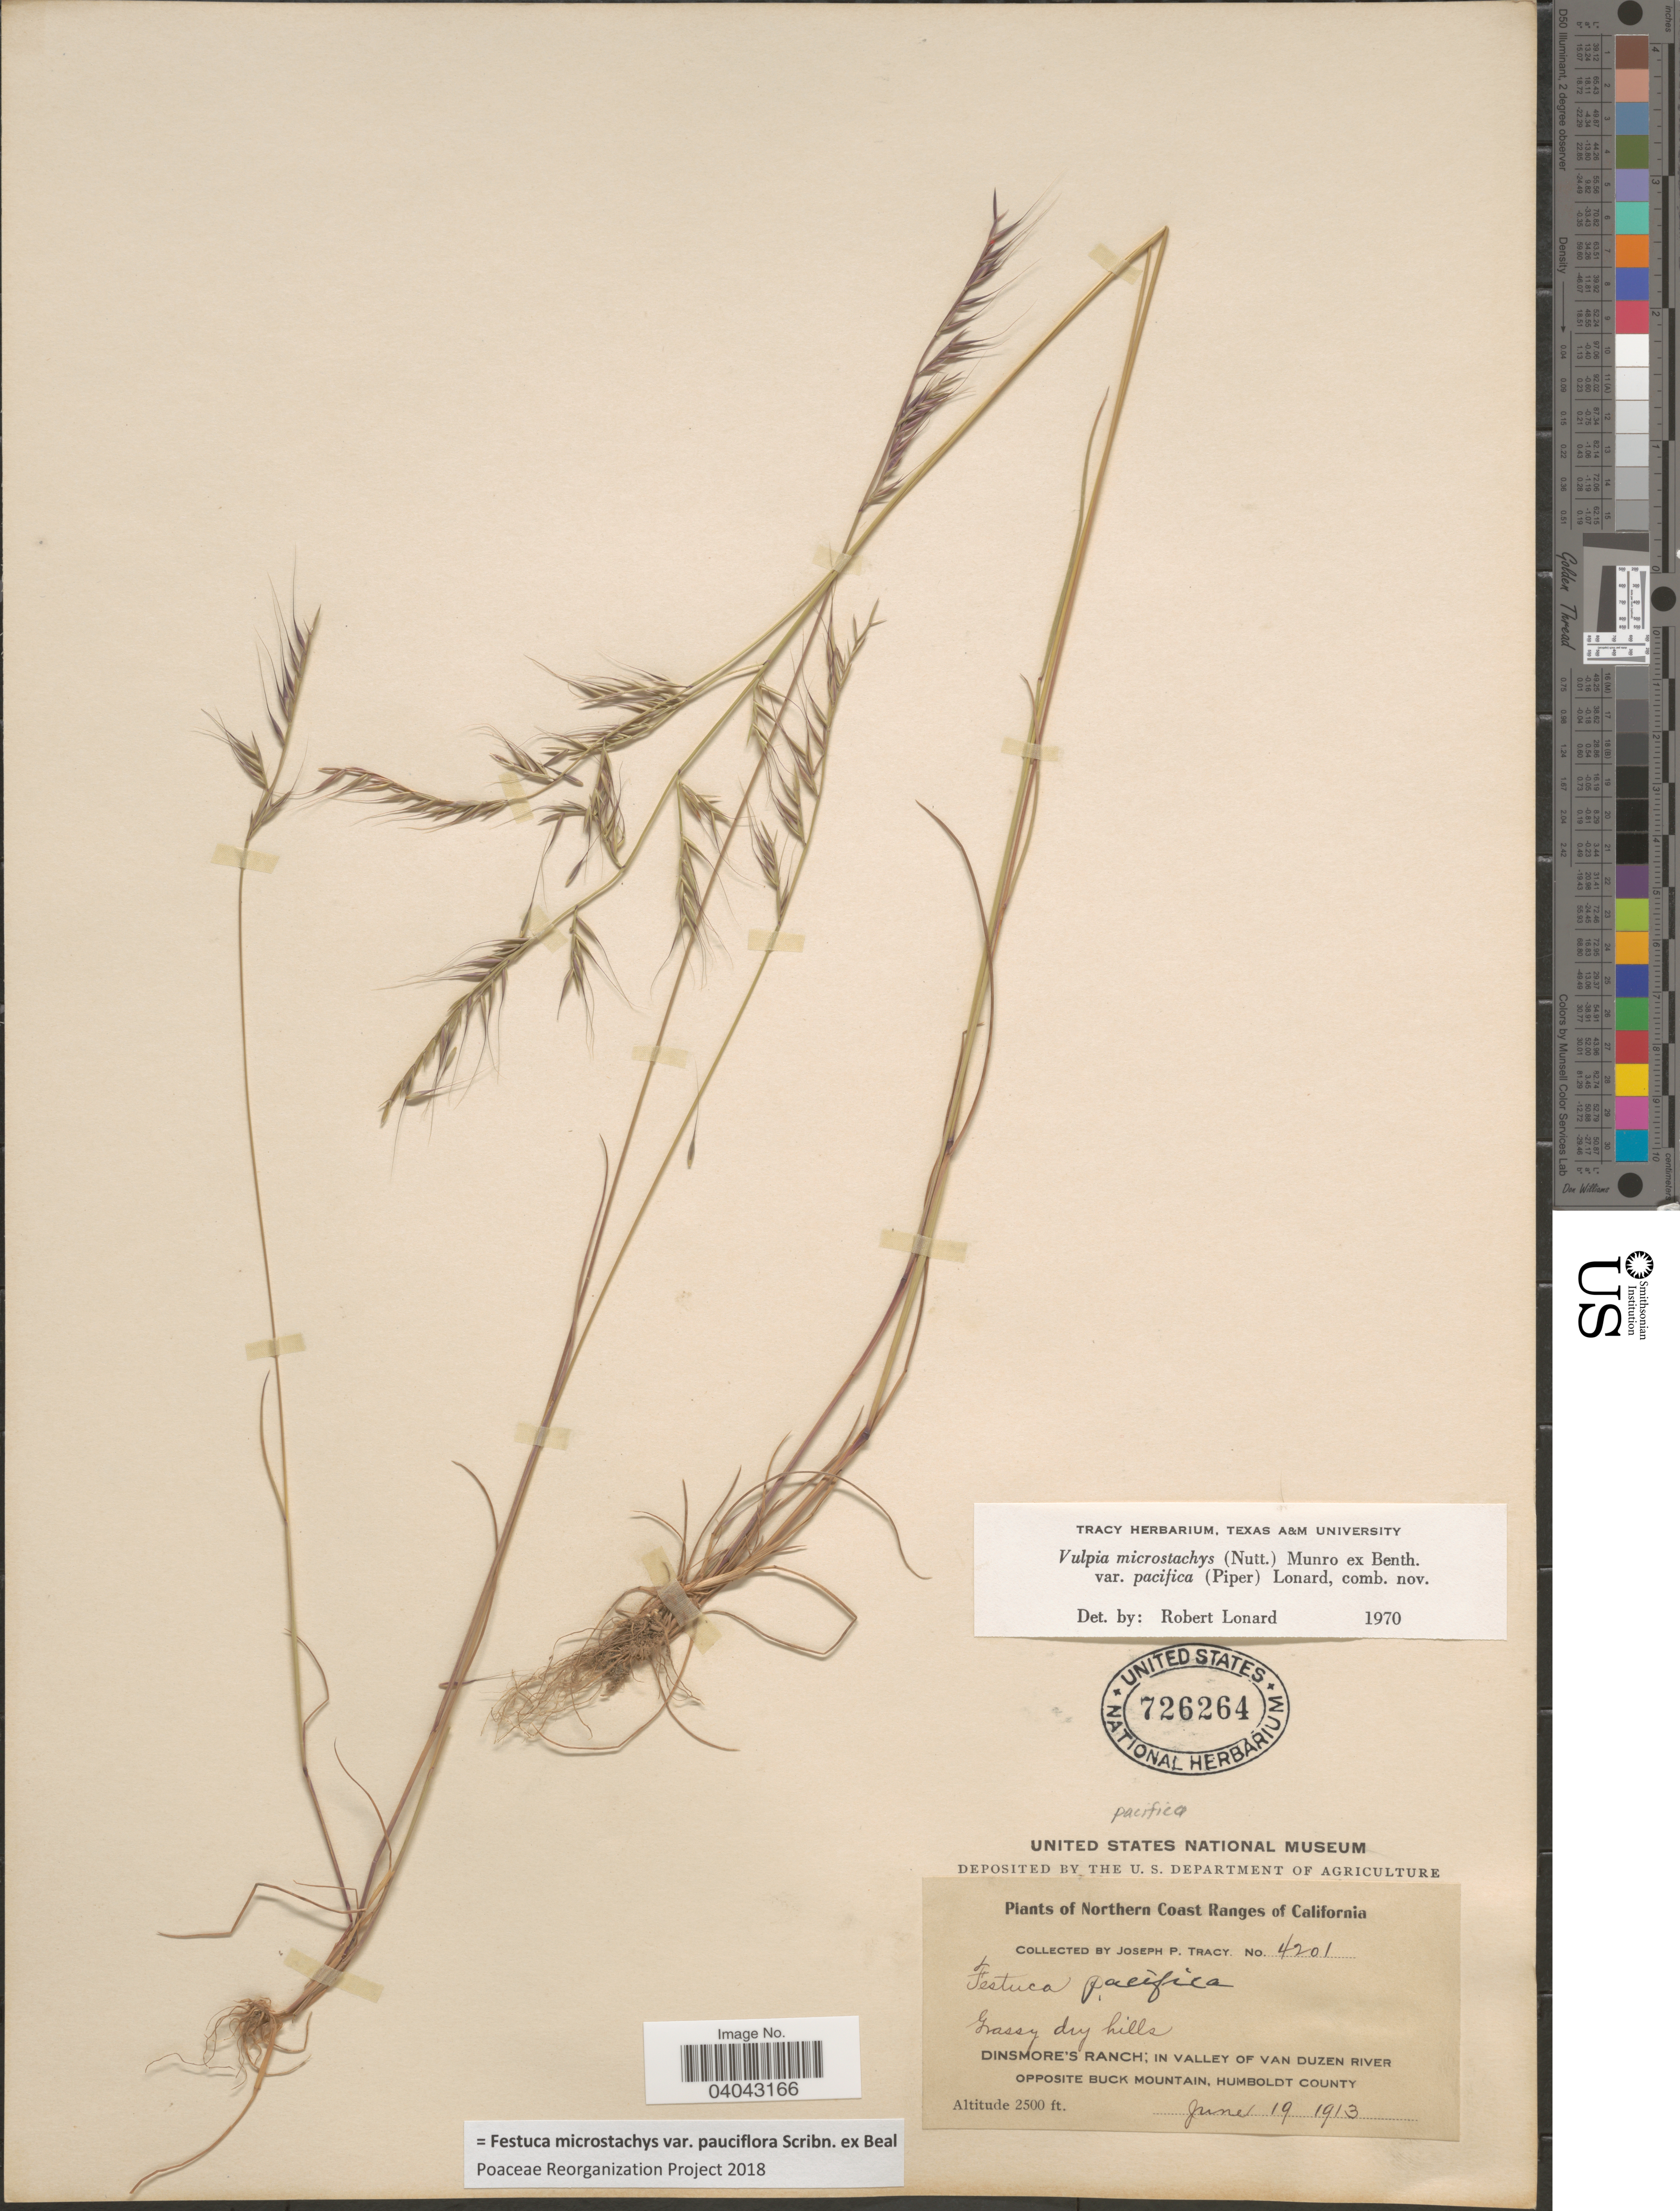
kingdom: Plantae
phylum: Tracheophyta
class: Liliopsida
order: Poales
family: Poaceae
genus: Festuca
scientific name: Festuca microstachys var. pauciflora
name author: Scribn. ex W.J. Beal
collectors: J. Tracy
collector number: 4201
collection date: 1913-06-19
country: United States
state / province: California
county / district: Humboldt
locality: Northern Coast Ranges of California. Dinsmore's Ranch; in valley of Van Duzen River. Opposite Buck Mountain, Humboldt County.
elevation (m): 762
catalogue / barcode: US 726264